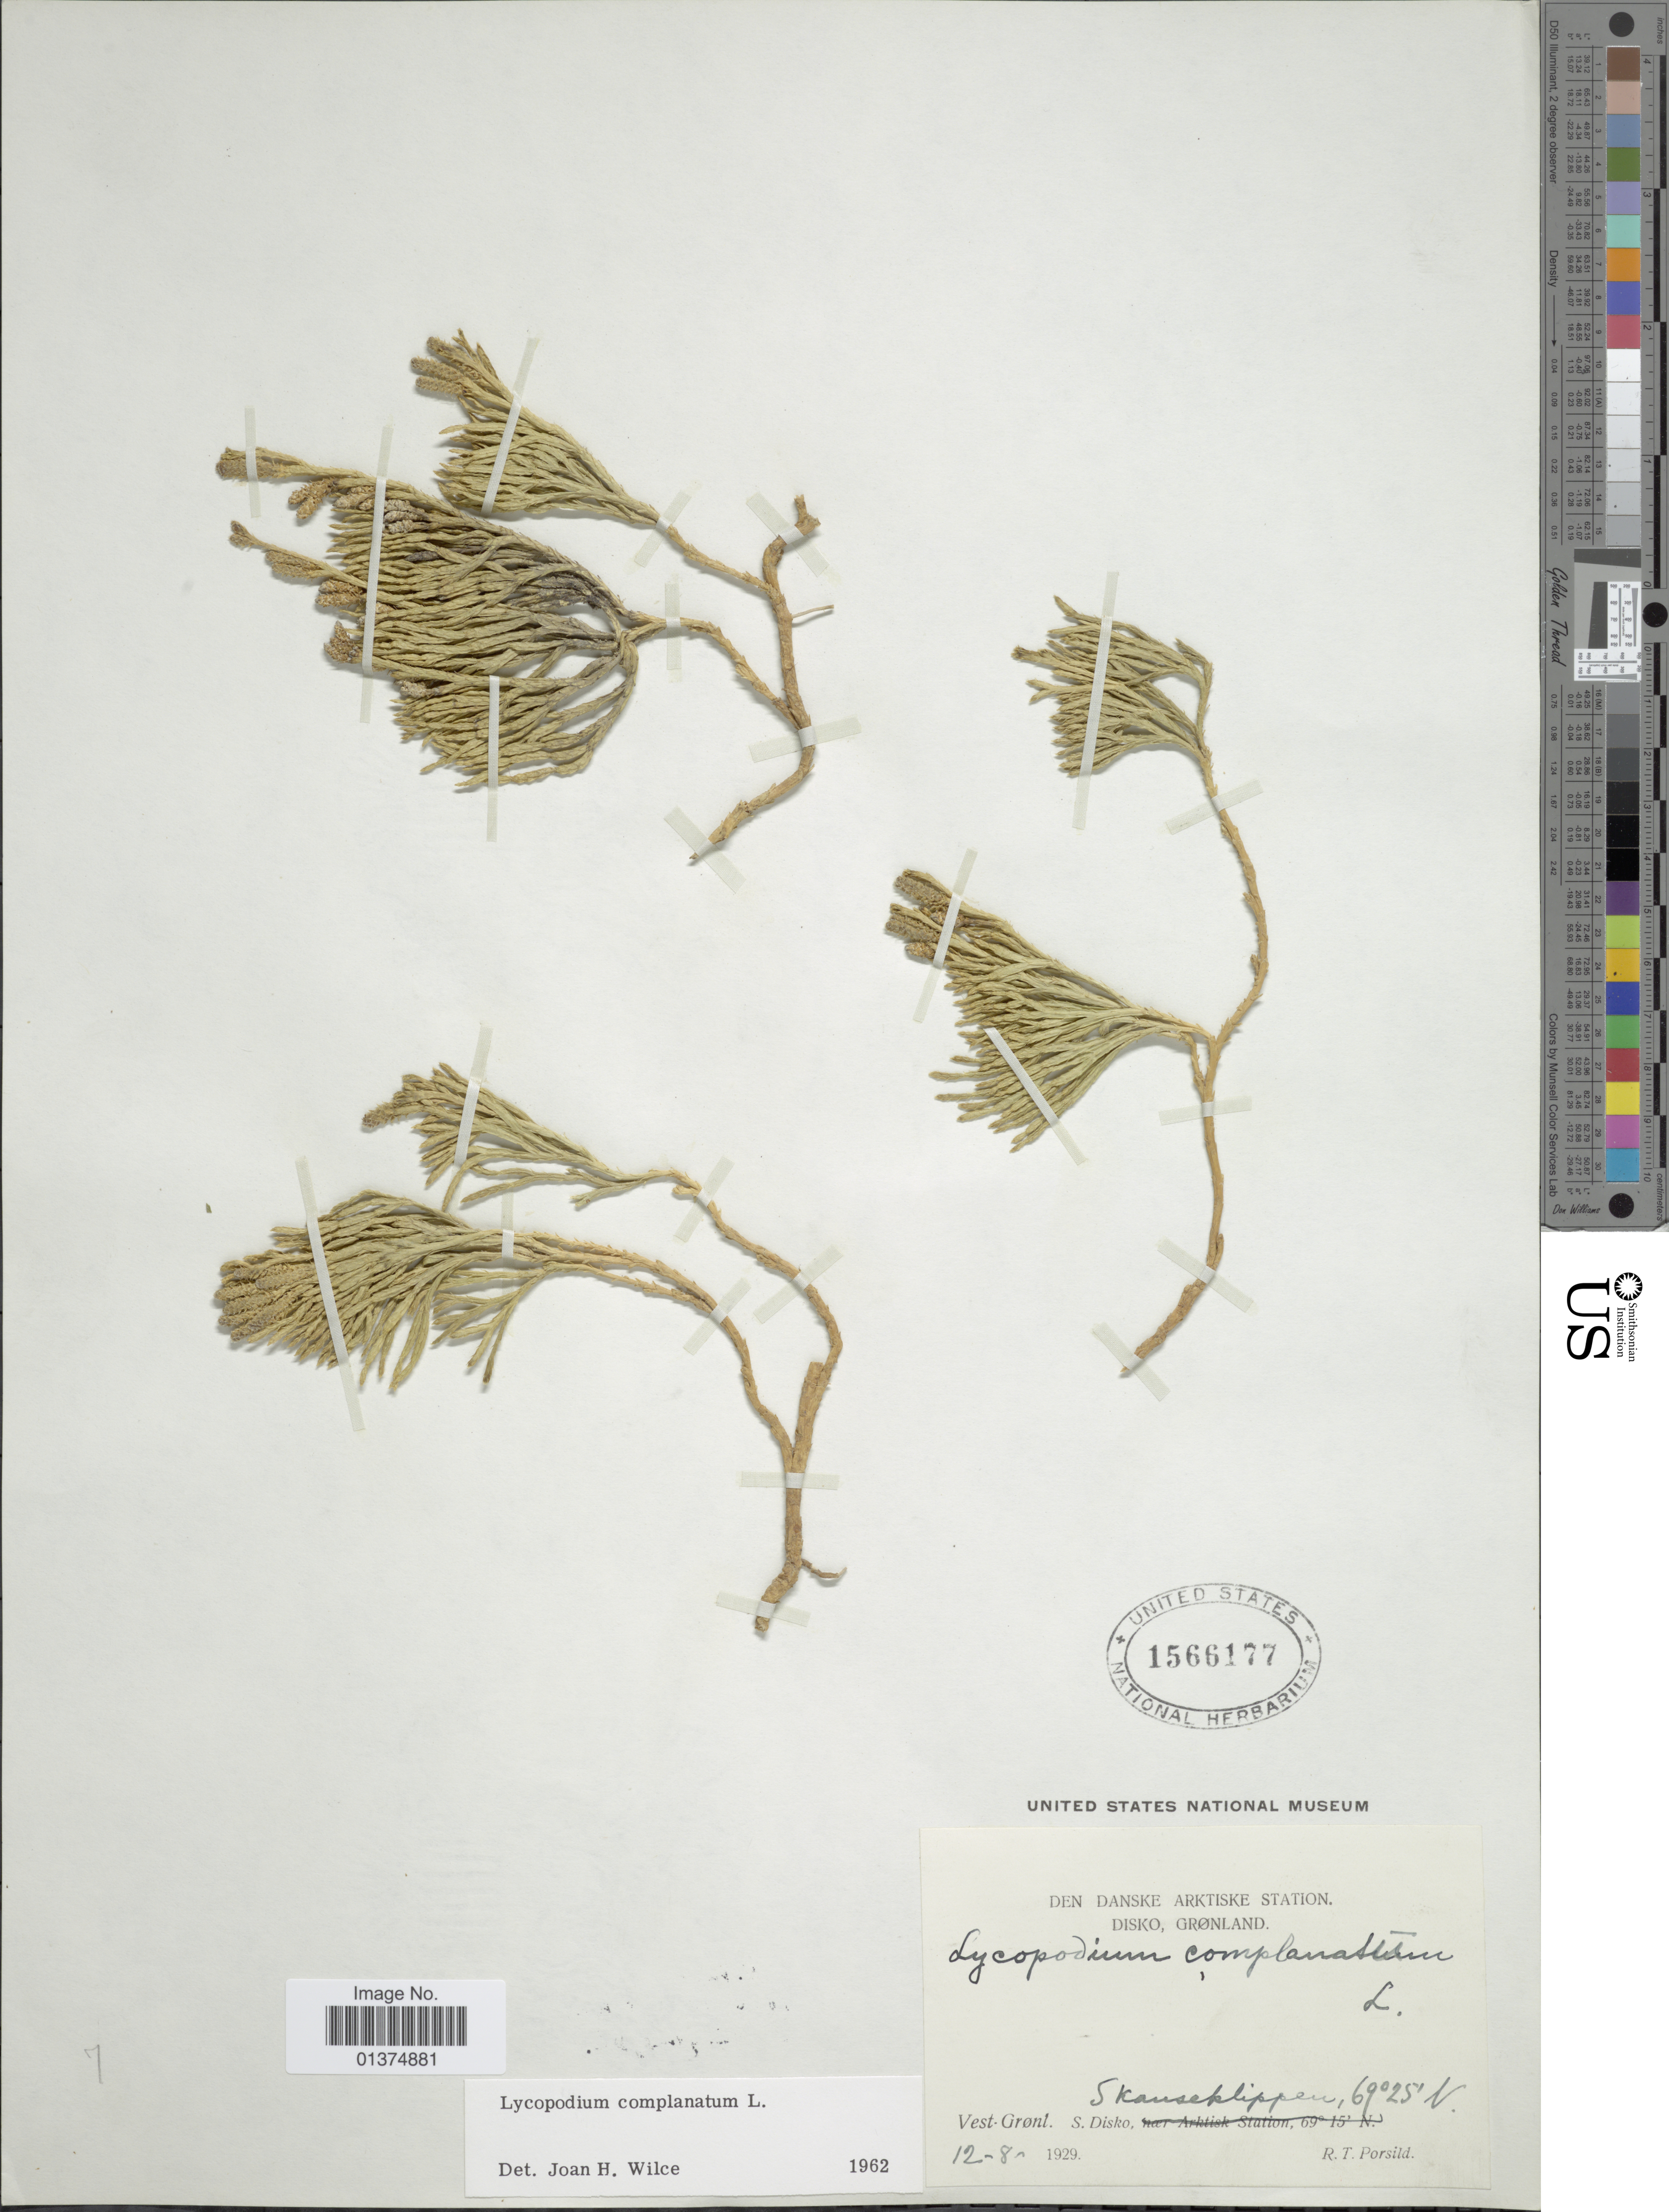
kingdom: Plantae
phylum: Tracheophyta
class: Lycopodiopsida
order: Lycopodiales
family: Lycopodiaceae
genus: Diphasiastrum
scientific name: Diphasiastrum complanatum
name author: (L.) Holub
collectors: R. T. Porsild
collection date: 1929-08-12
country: Greenland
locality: Den Danske Artiske Station, Disko, Vest-Grønl. S. Disko, Skanseklippen.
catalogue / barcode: US 1566177